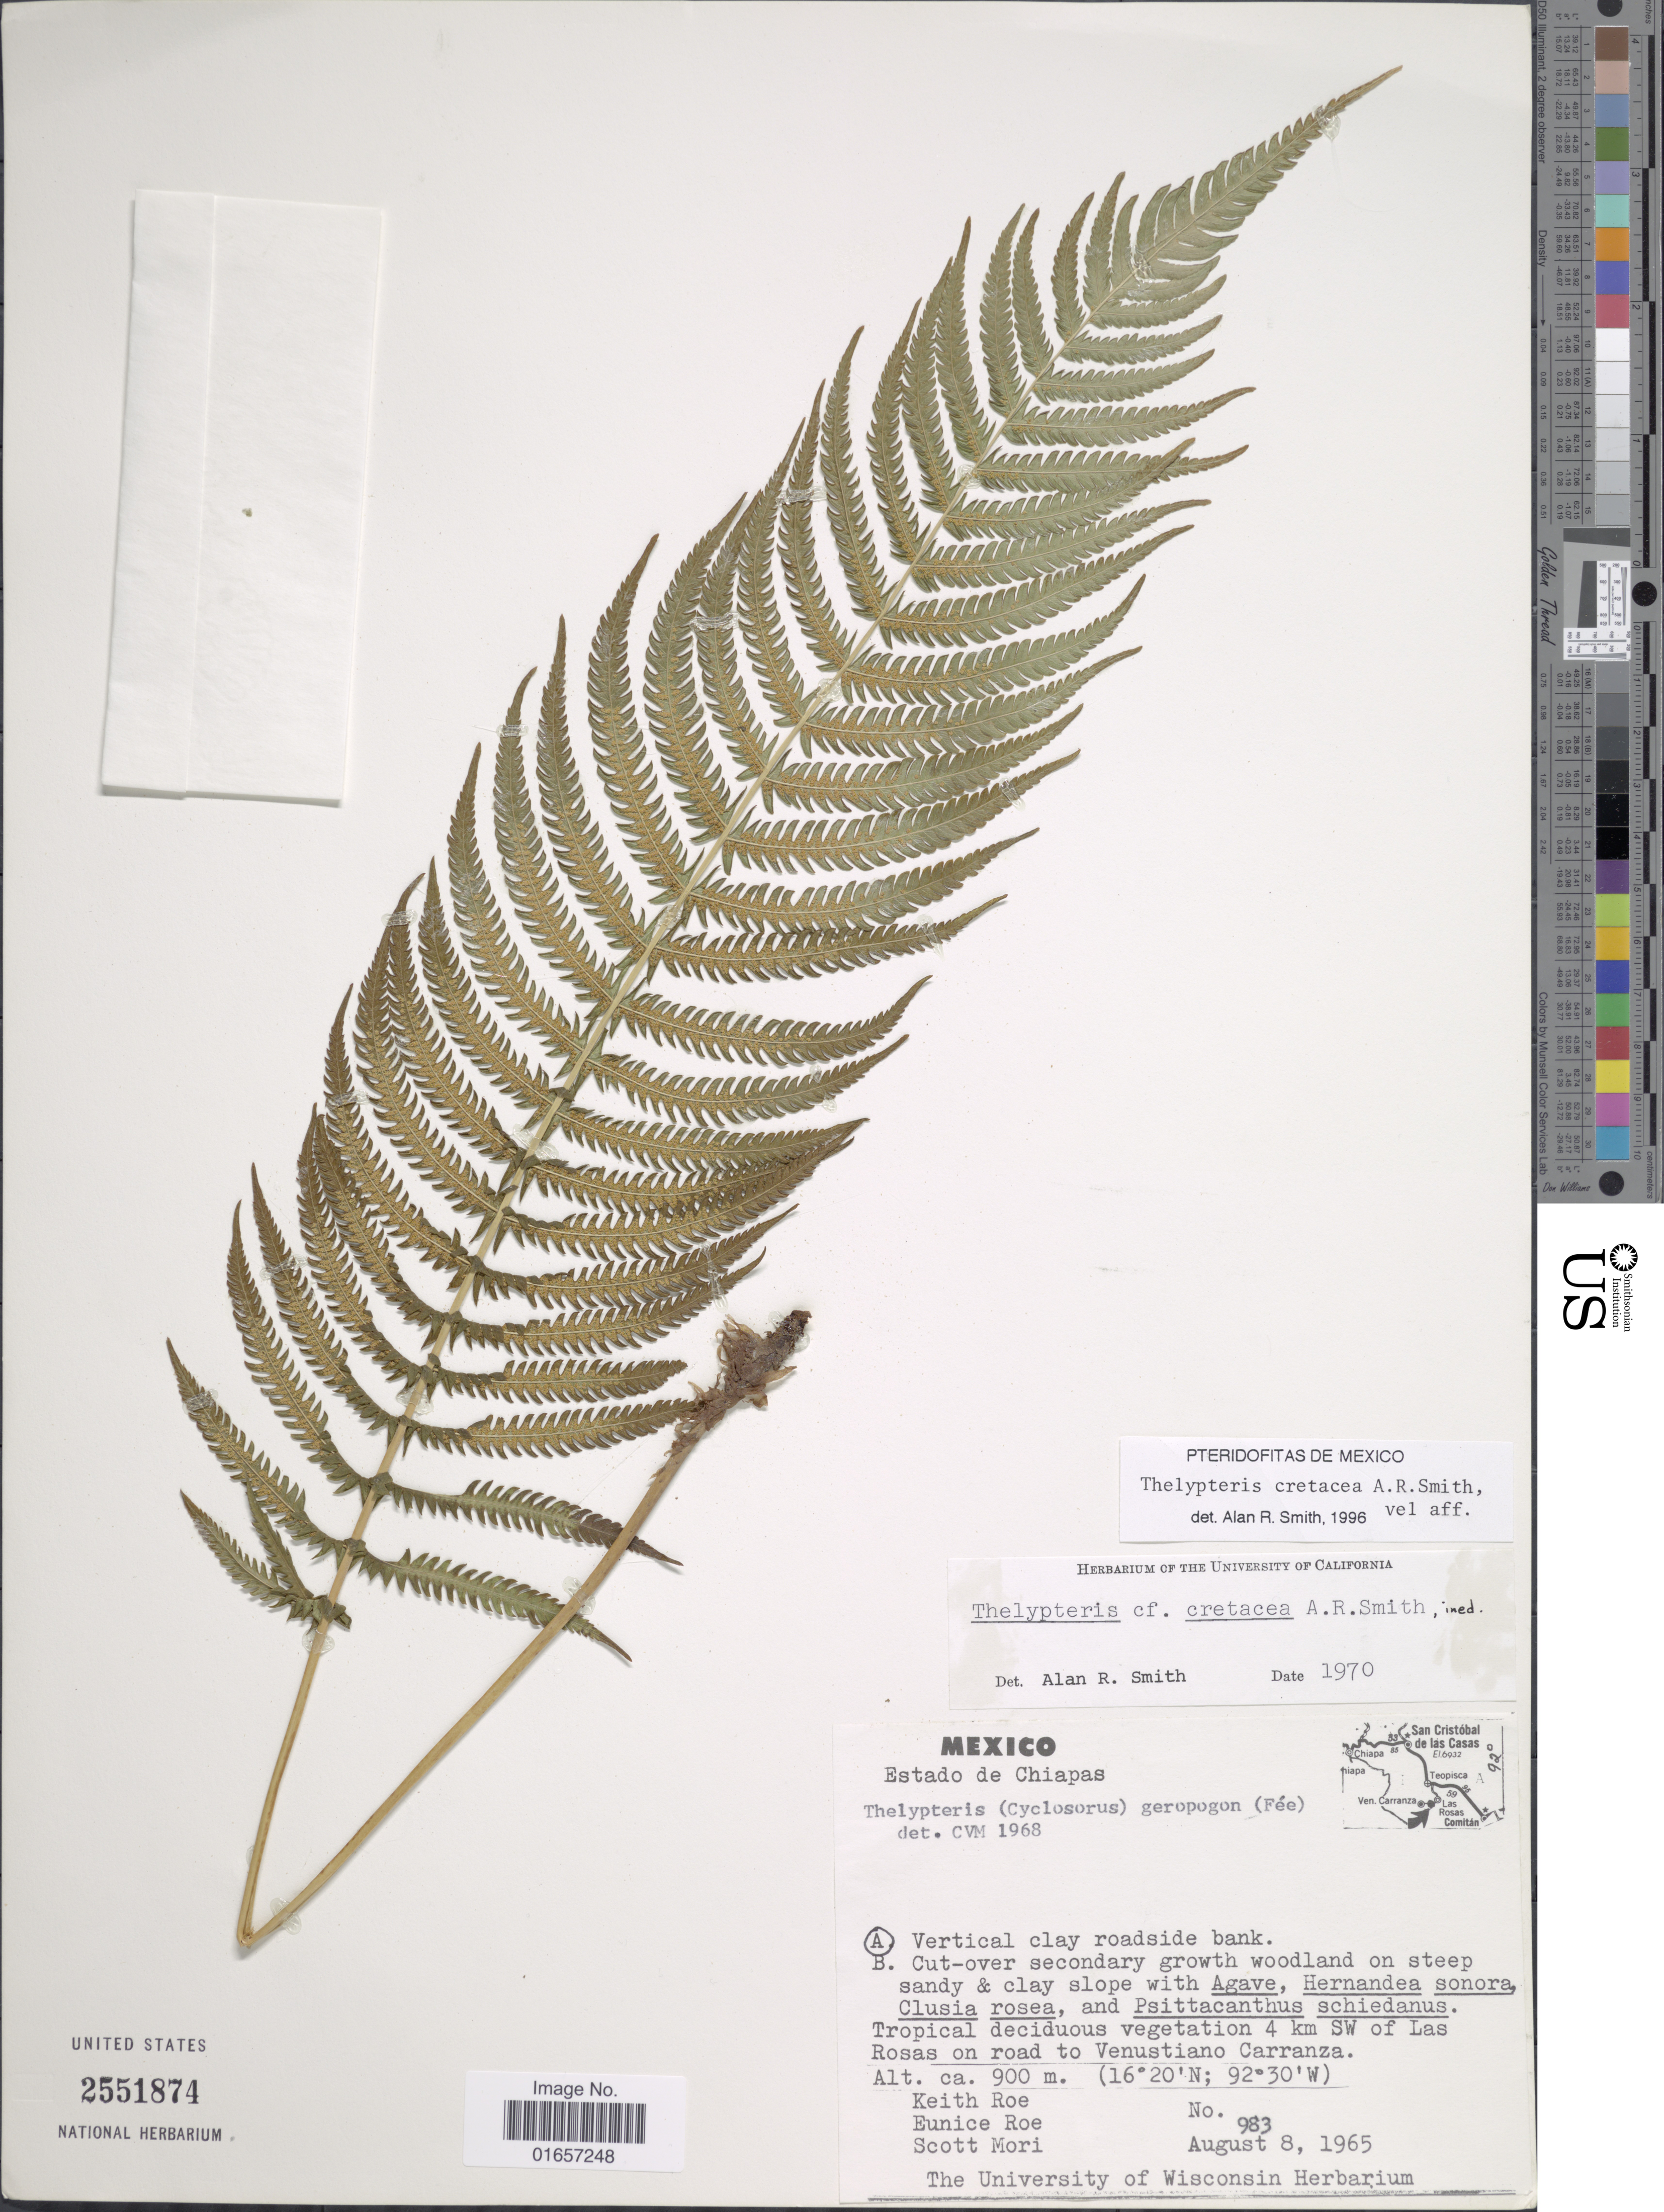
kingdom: Plantae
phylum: Tracheophyta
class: Polypodiopsida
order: Polypodiales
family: Thelypteridaceae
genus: Christella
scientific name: Christella cretacea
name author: (A.R. Sm.) Á. Löve & D. Löve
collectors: K. Roe, E. Roe & S. Mori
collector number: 983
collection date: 1965-08-08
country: Mexico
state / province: Chiapas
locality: Tropical deciduous vegetation 4 km SW of Las Rosas on road to Venustiano Carranza.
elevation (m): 900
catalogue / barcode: US 2551874